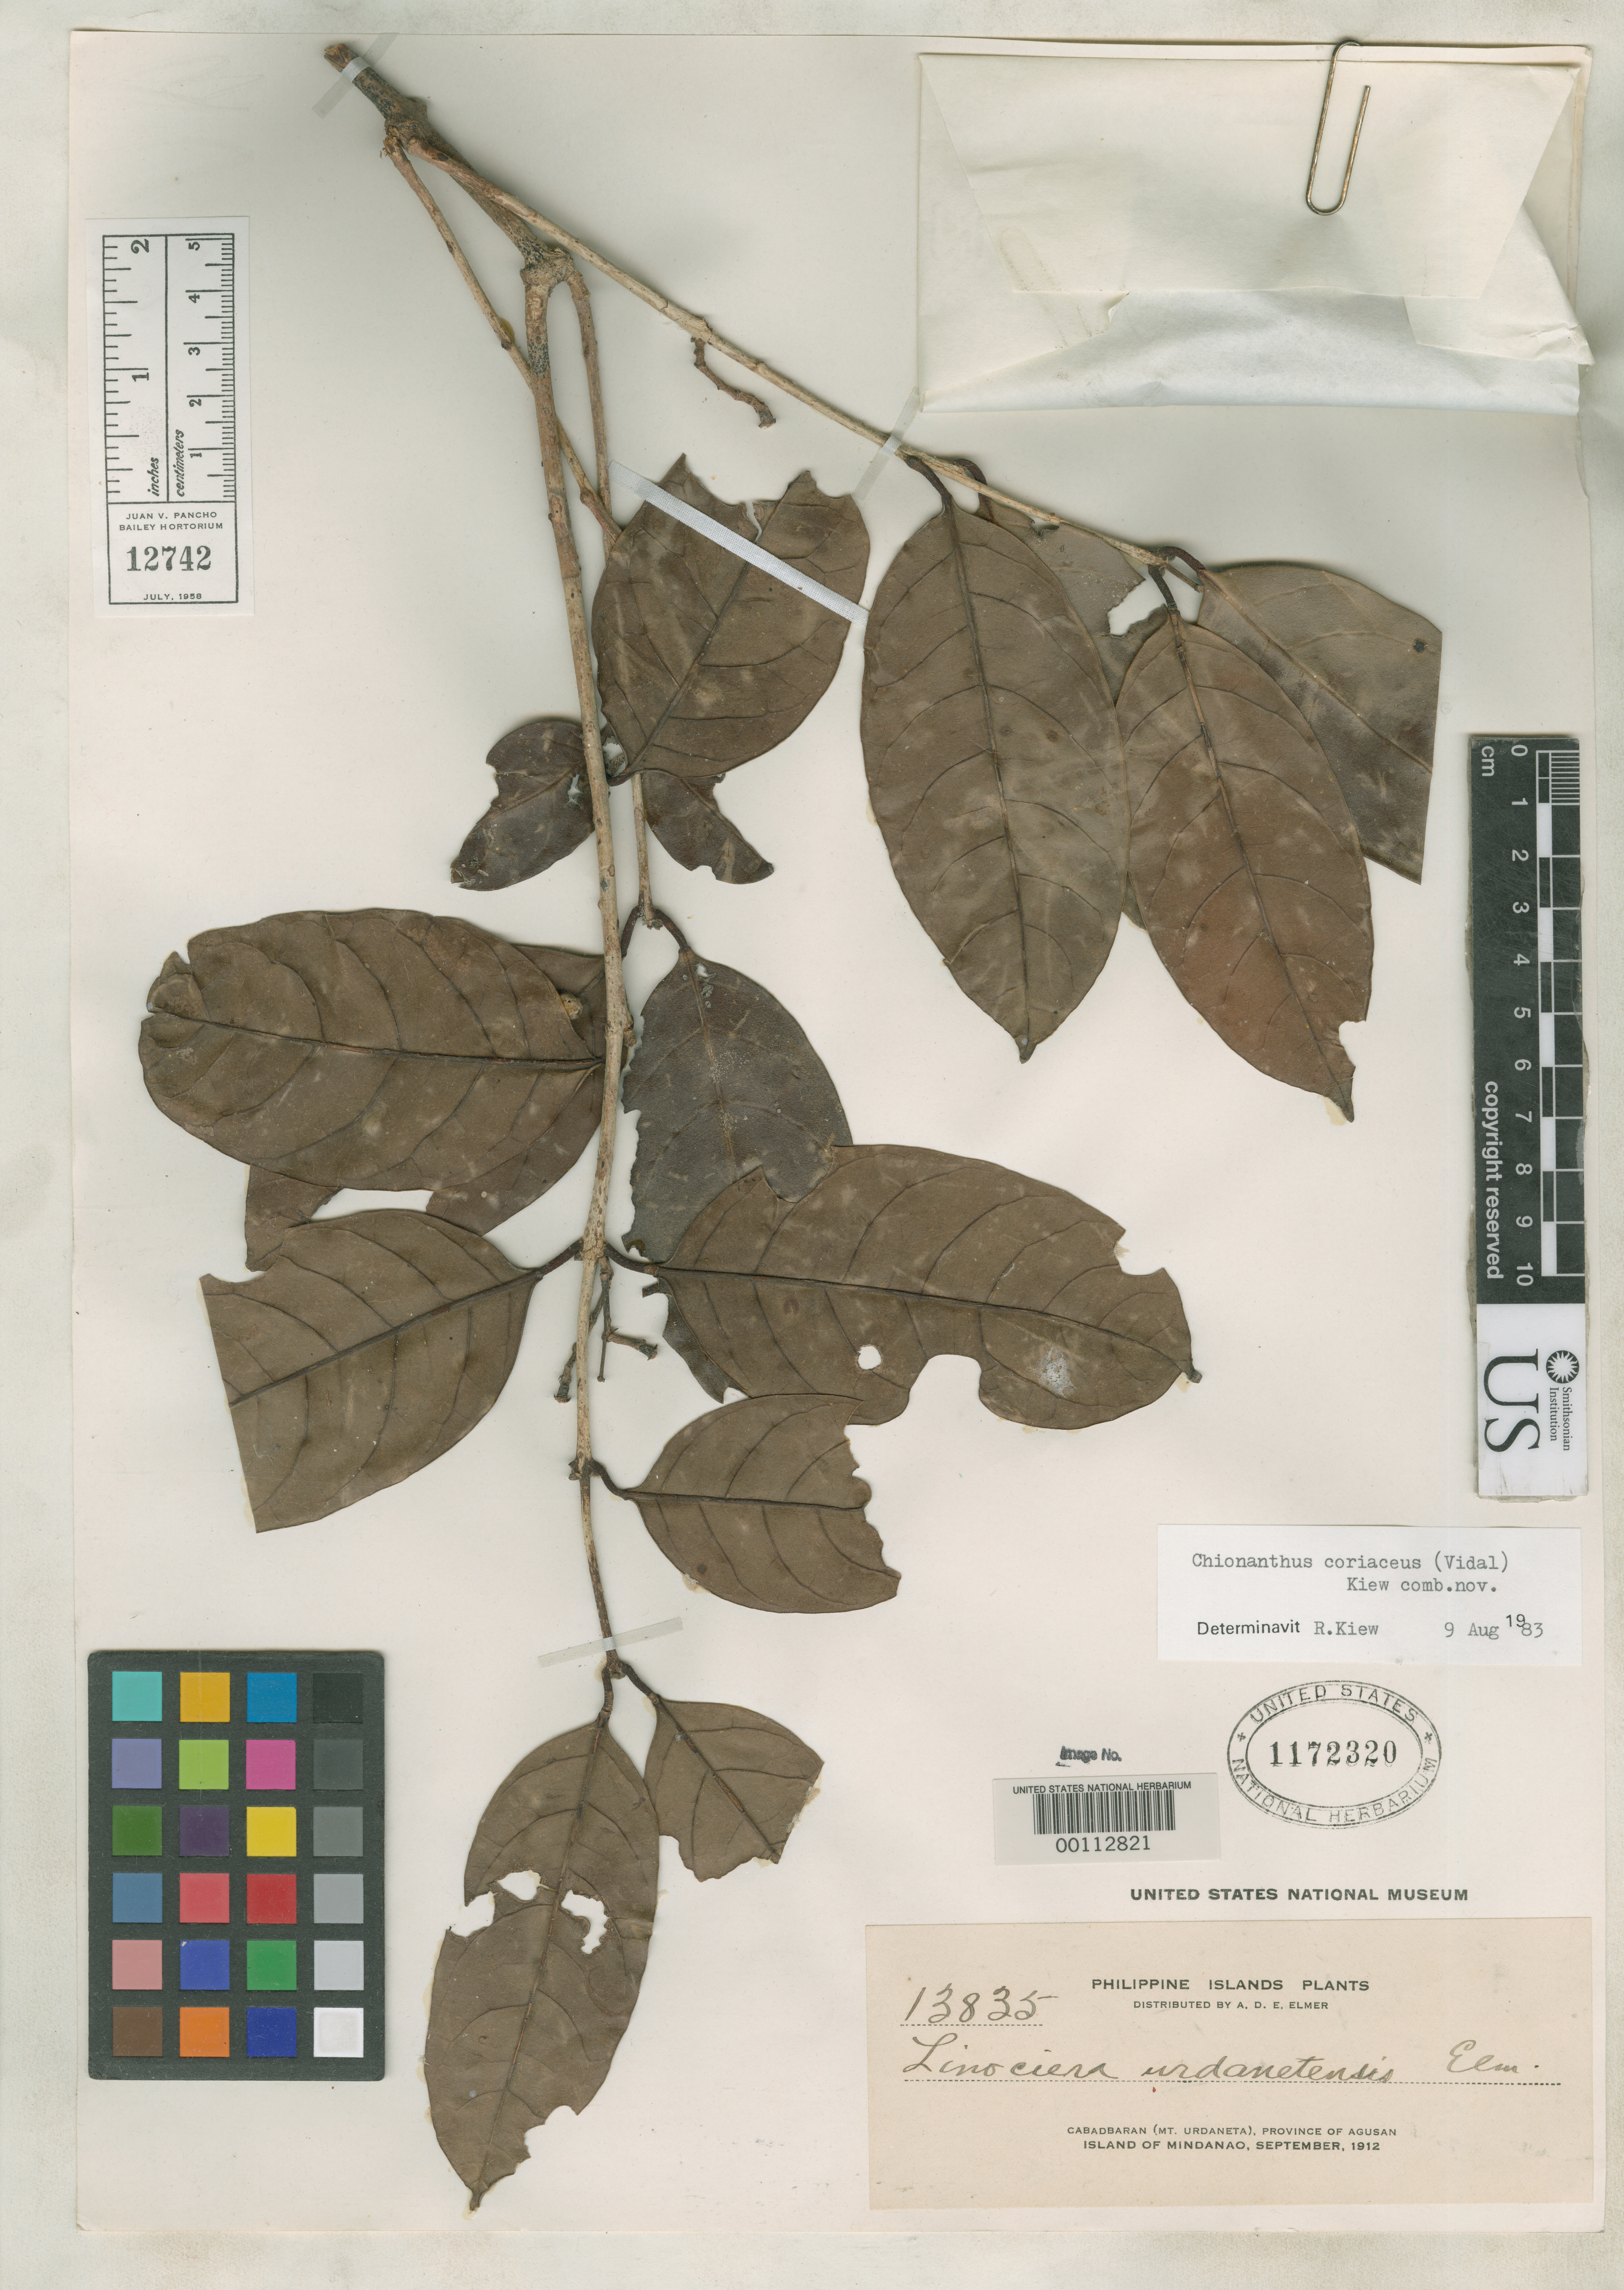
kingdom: Plantae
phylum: Tracheophyta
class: Magnoliopsida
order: Lamiales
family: Oleaceae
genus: Linociera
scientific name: Linociera urdanetensis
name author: Elmer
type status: Isotype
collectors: A. D. E. Elmer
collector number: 13835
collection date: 1912-07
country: Philippines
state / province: Caraga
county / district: Agusan del Norte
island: Mindanao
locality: Cabadbaran (Mt. Urdaneta), province of Agusan, Island of Mindanao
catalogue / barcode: US 1172320